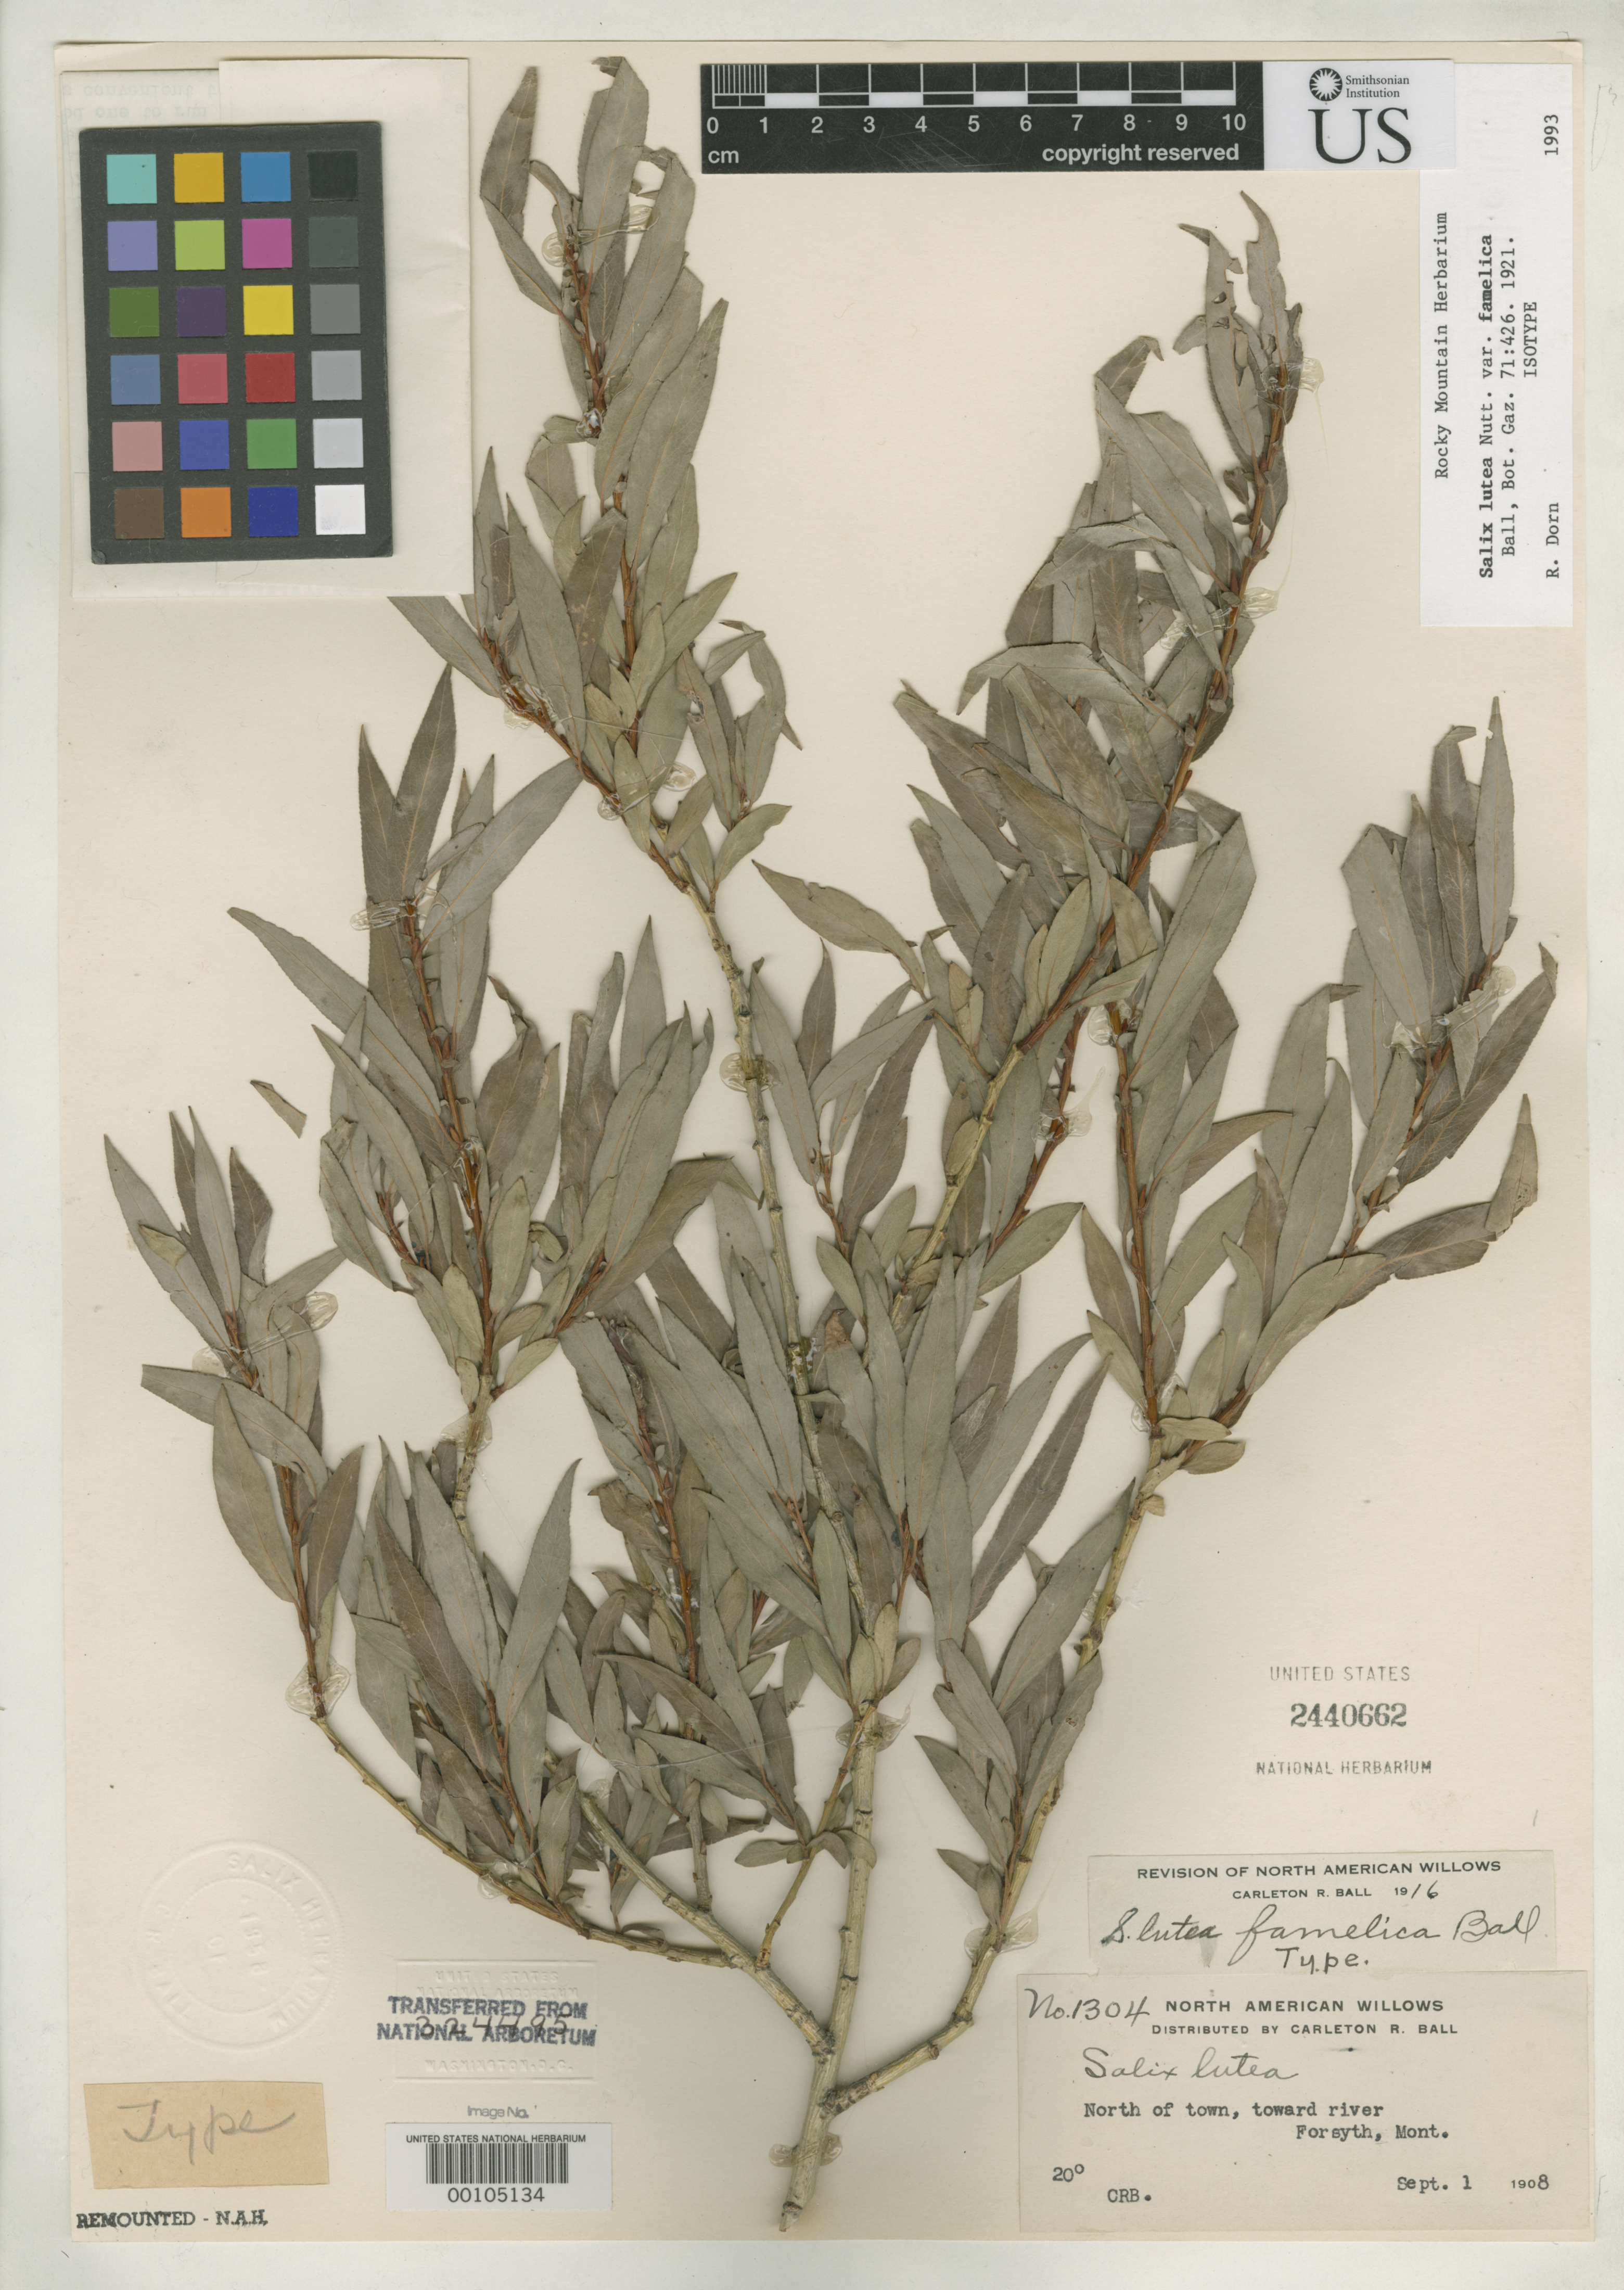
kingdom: Plantae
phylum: Tracheophyta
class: Magnoliopsida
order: Malpighiales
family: Salicaceae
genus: Salix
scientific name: Salix lutea var. famelica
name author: C.R. Ball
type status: Isotype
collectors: C. R. Ball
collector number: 1304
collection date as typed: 01 Sep 1908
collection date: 1908-09-01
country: United States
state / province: Montana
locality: N of town, toward river, Forsyth.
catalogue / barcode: US 2440662